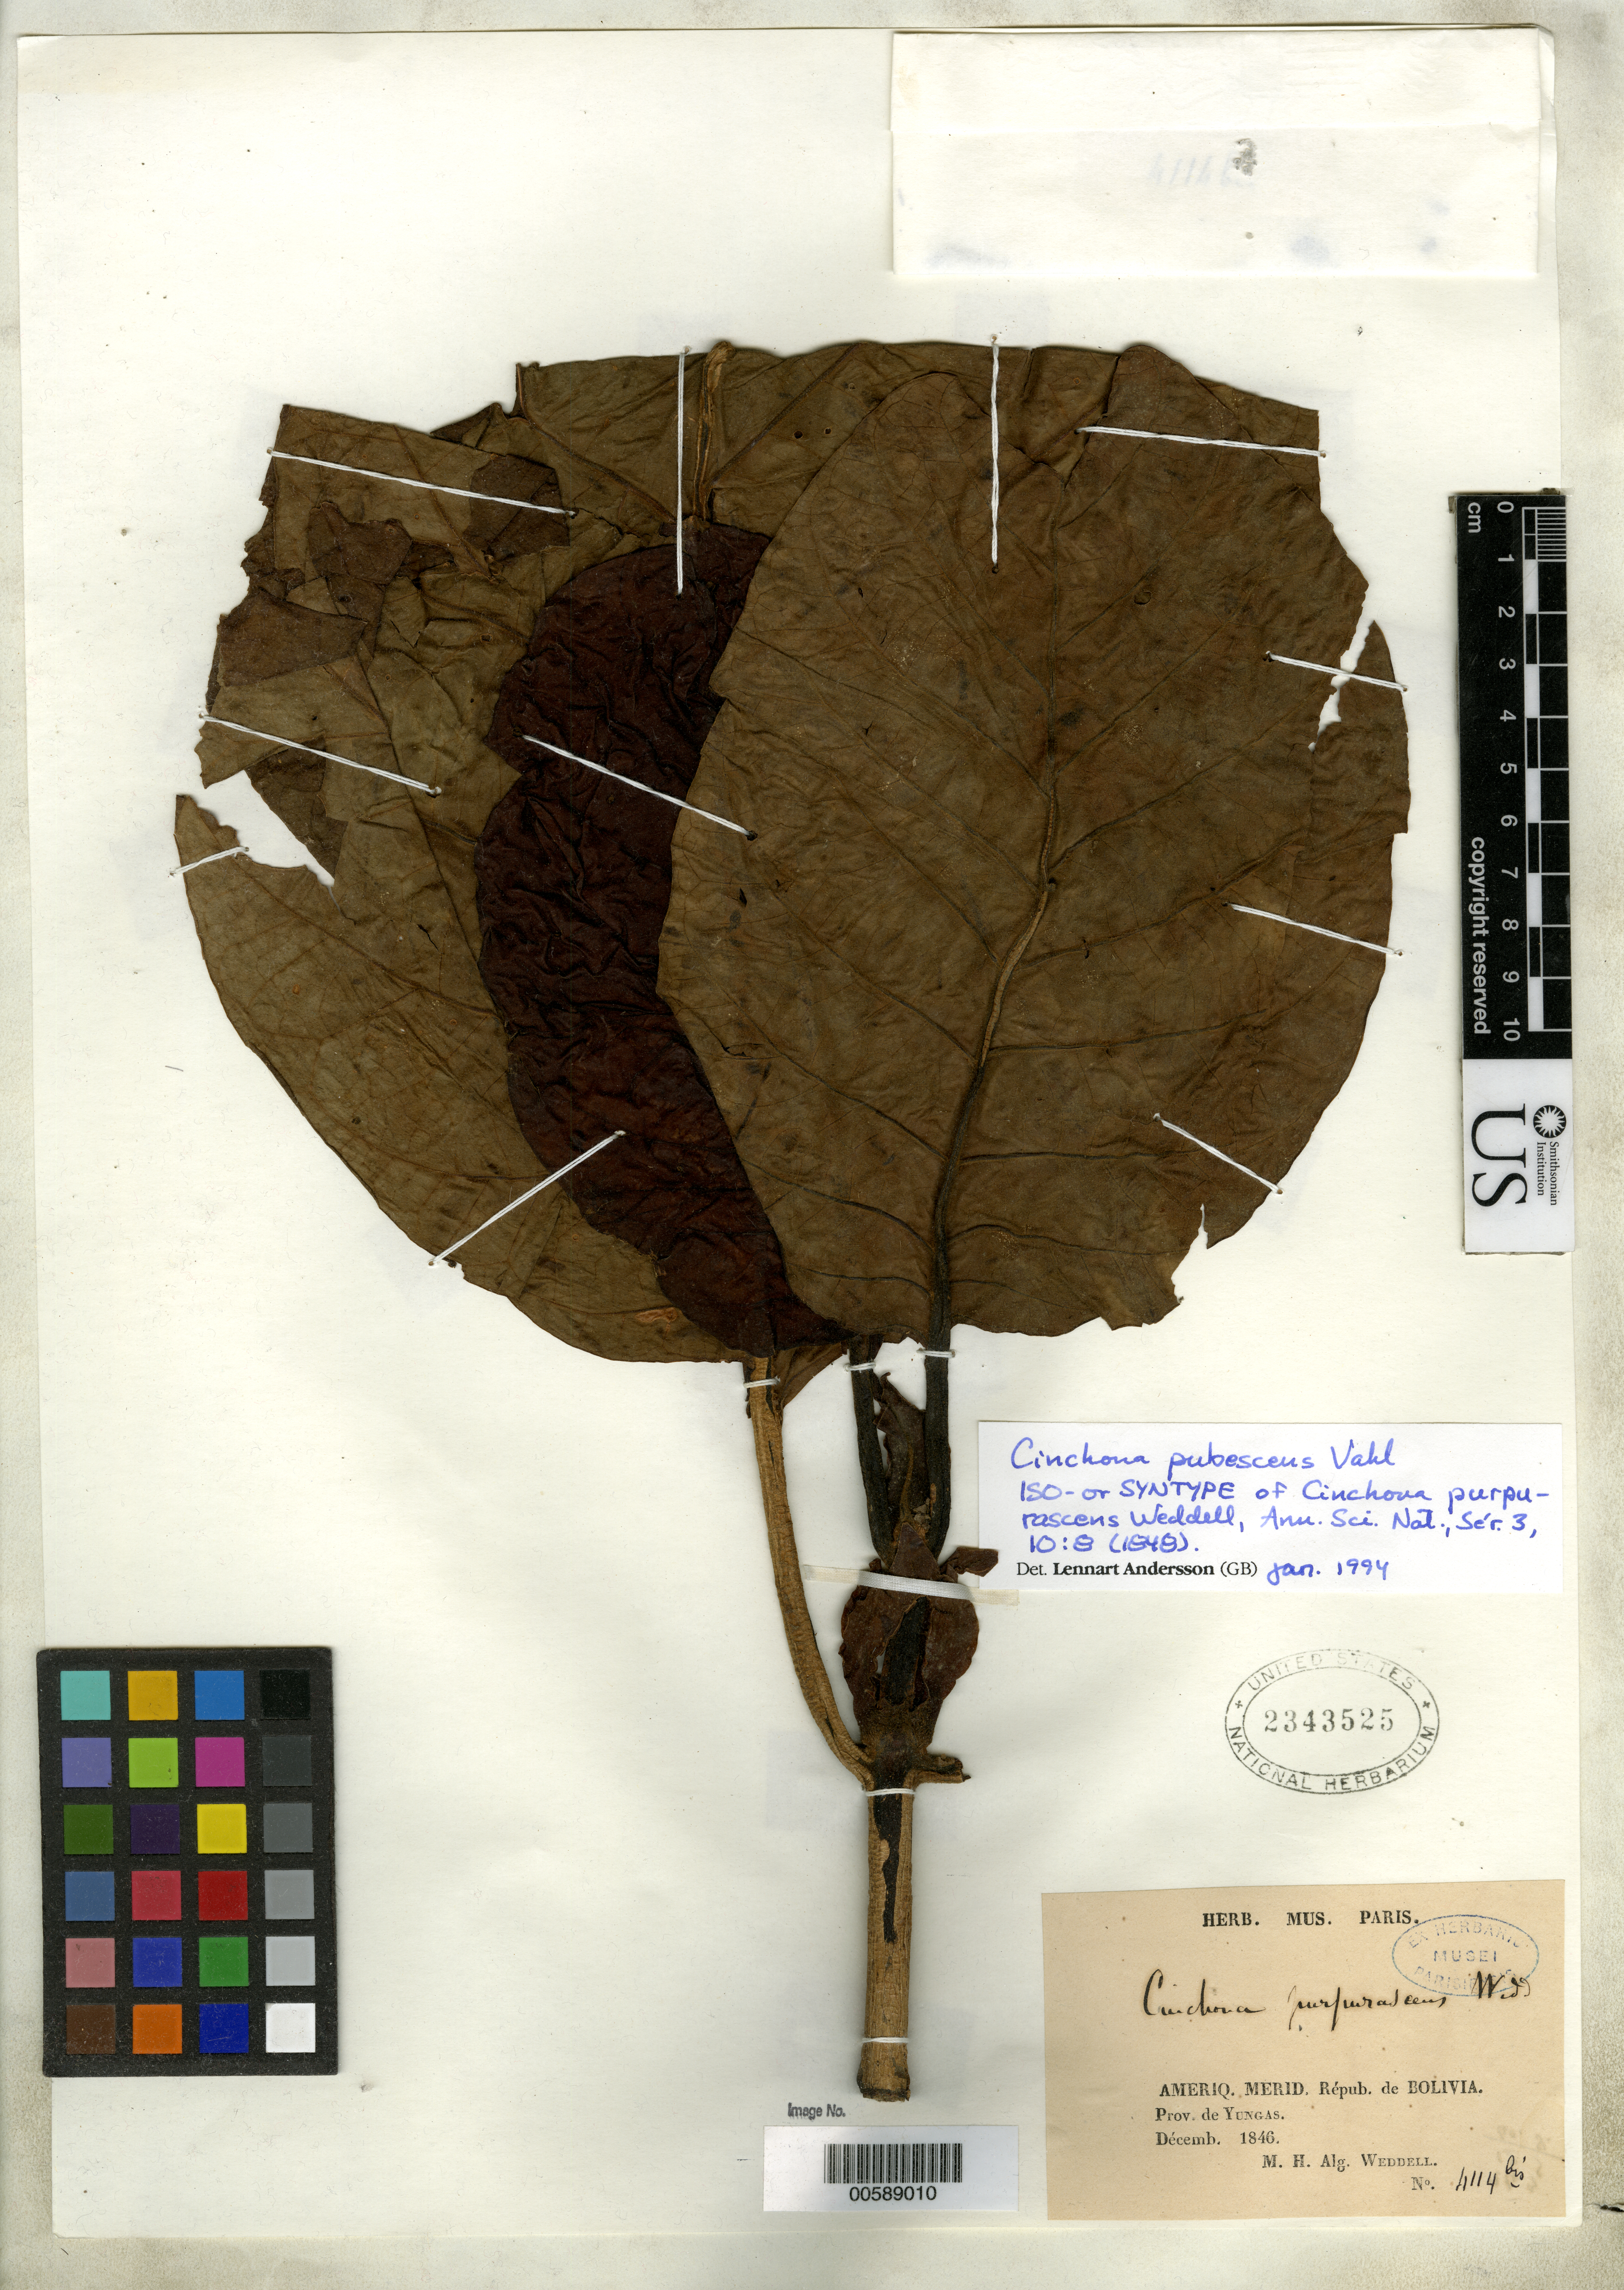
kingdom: Plantae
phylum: Tracheophyta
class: Magnoliopsida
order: Gentianales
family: Rubiaceae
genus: Cinchona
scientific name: Cinchona purpurascens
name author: Wedd.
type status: Isosyntype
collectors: H. A. Weddell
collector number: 4114 bis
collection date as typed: Dec 1846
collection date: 1846-12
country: Bolivia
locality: Yungas.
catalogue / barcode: US 2343525